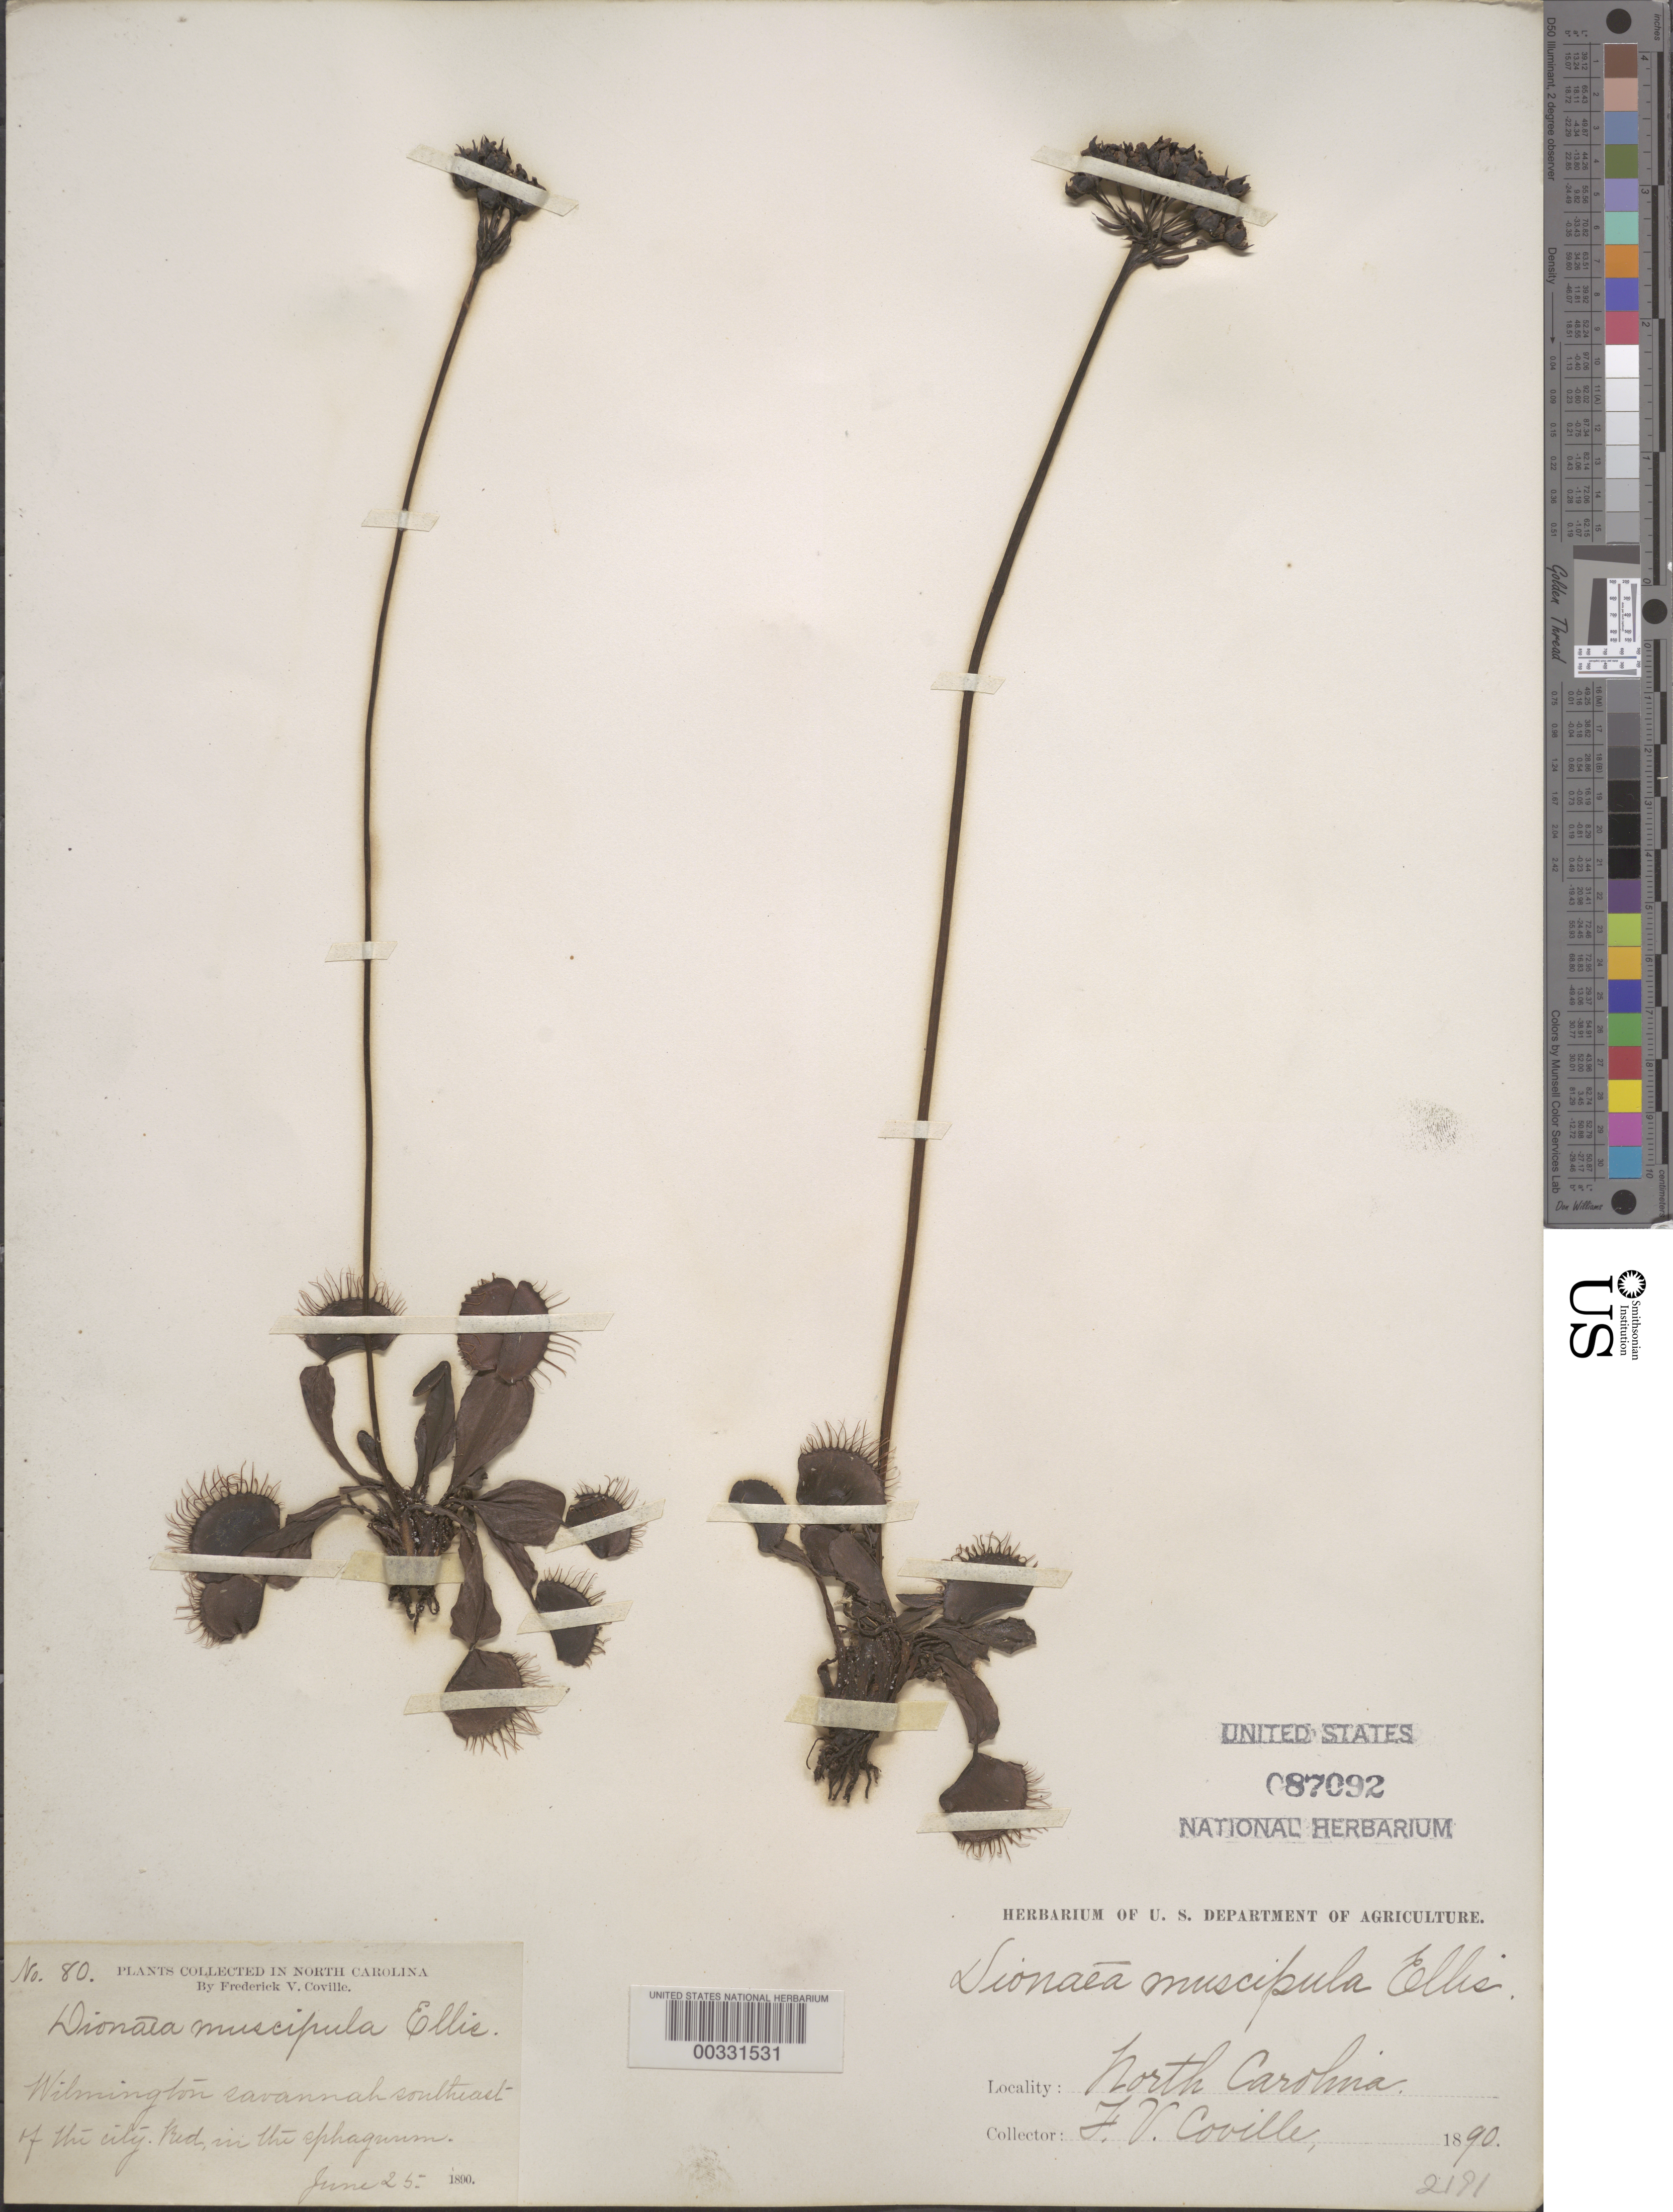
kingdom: Plantae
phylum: Tracheophyta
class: Magnoliopsida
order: Caryophyllales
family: Droseraceae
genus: Dionaea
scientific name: Dionaea muscipula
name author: J. Ellis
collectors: F. V. Coville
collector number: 80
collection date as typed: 25 Jun 1890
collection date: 1890-06-25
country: United States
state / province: North Carolina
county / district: New Hanover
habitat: Bed in the sphagnum, savannah.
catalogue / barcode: US 87092